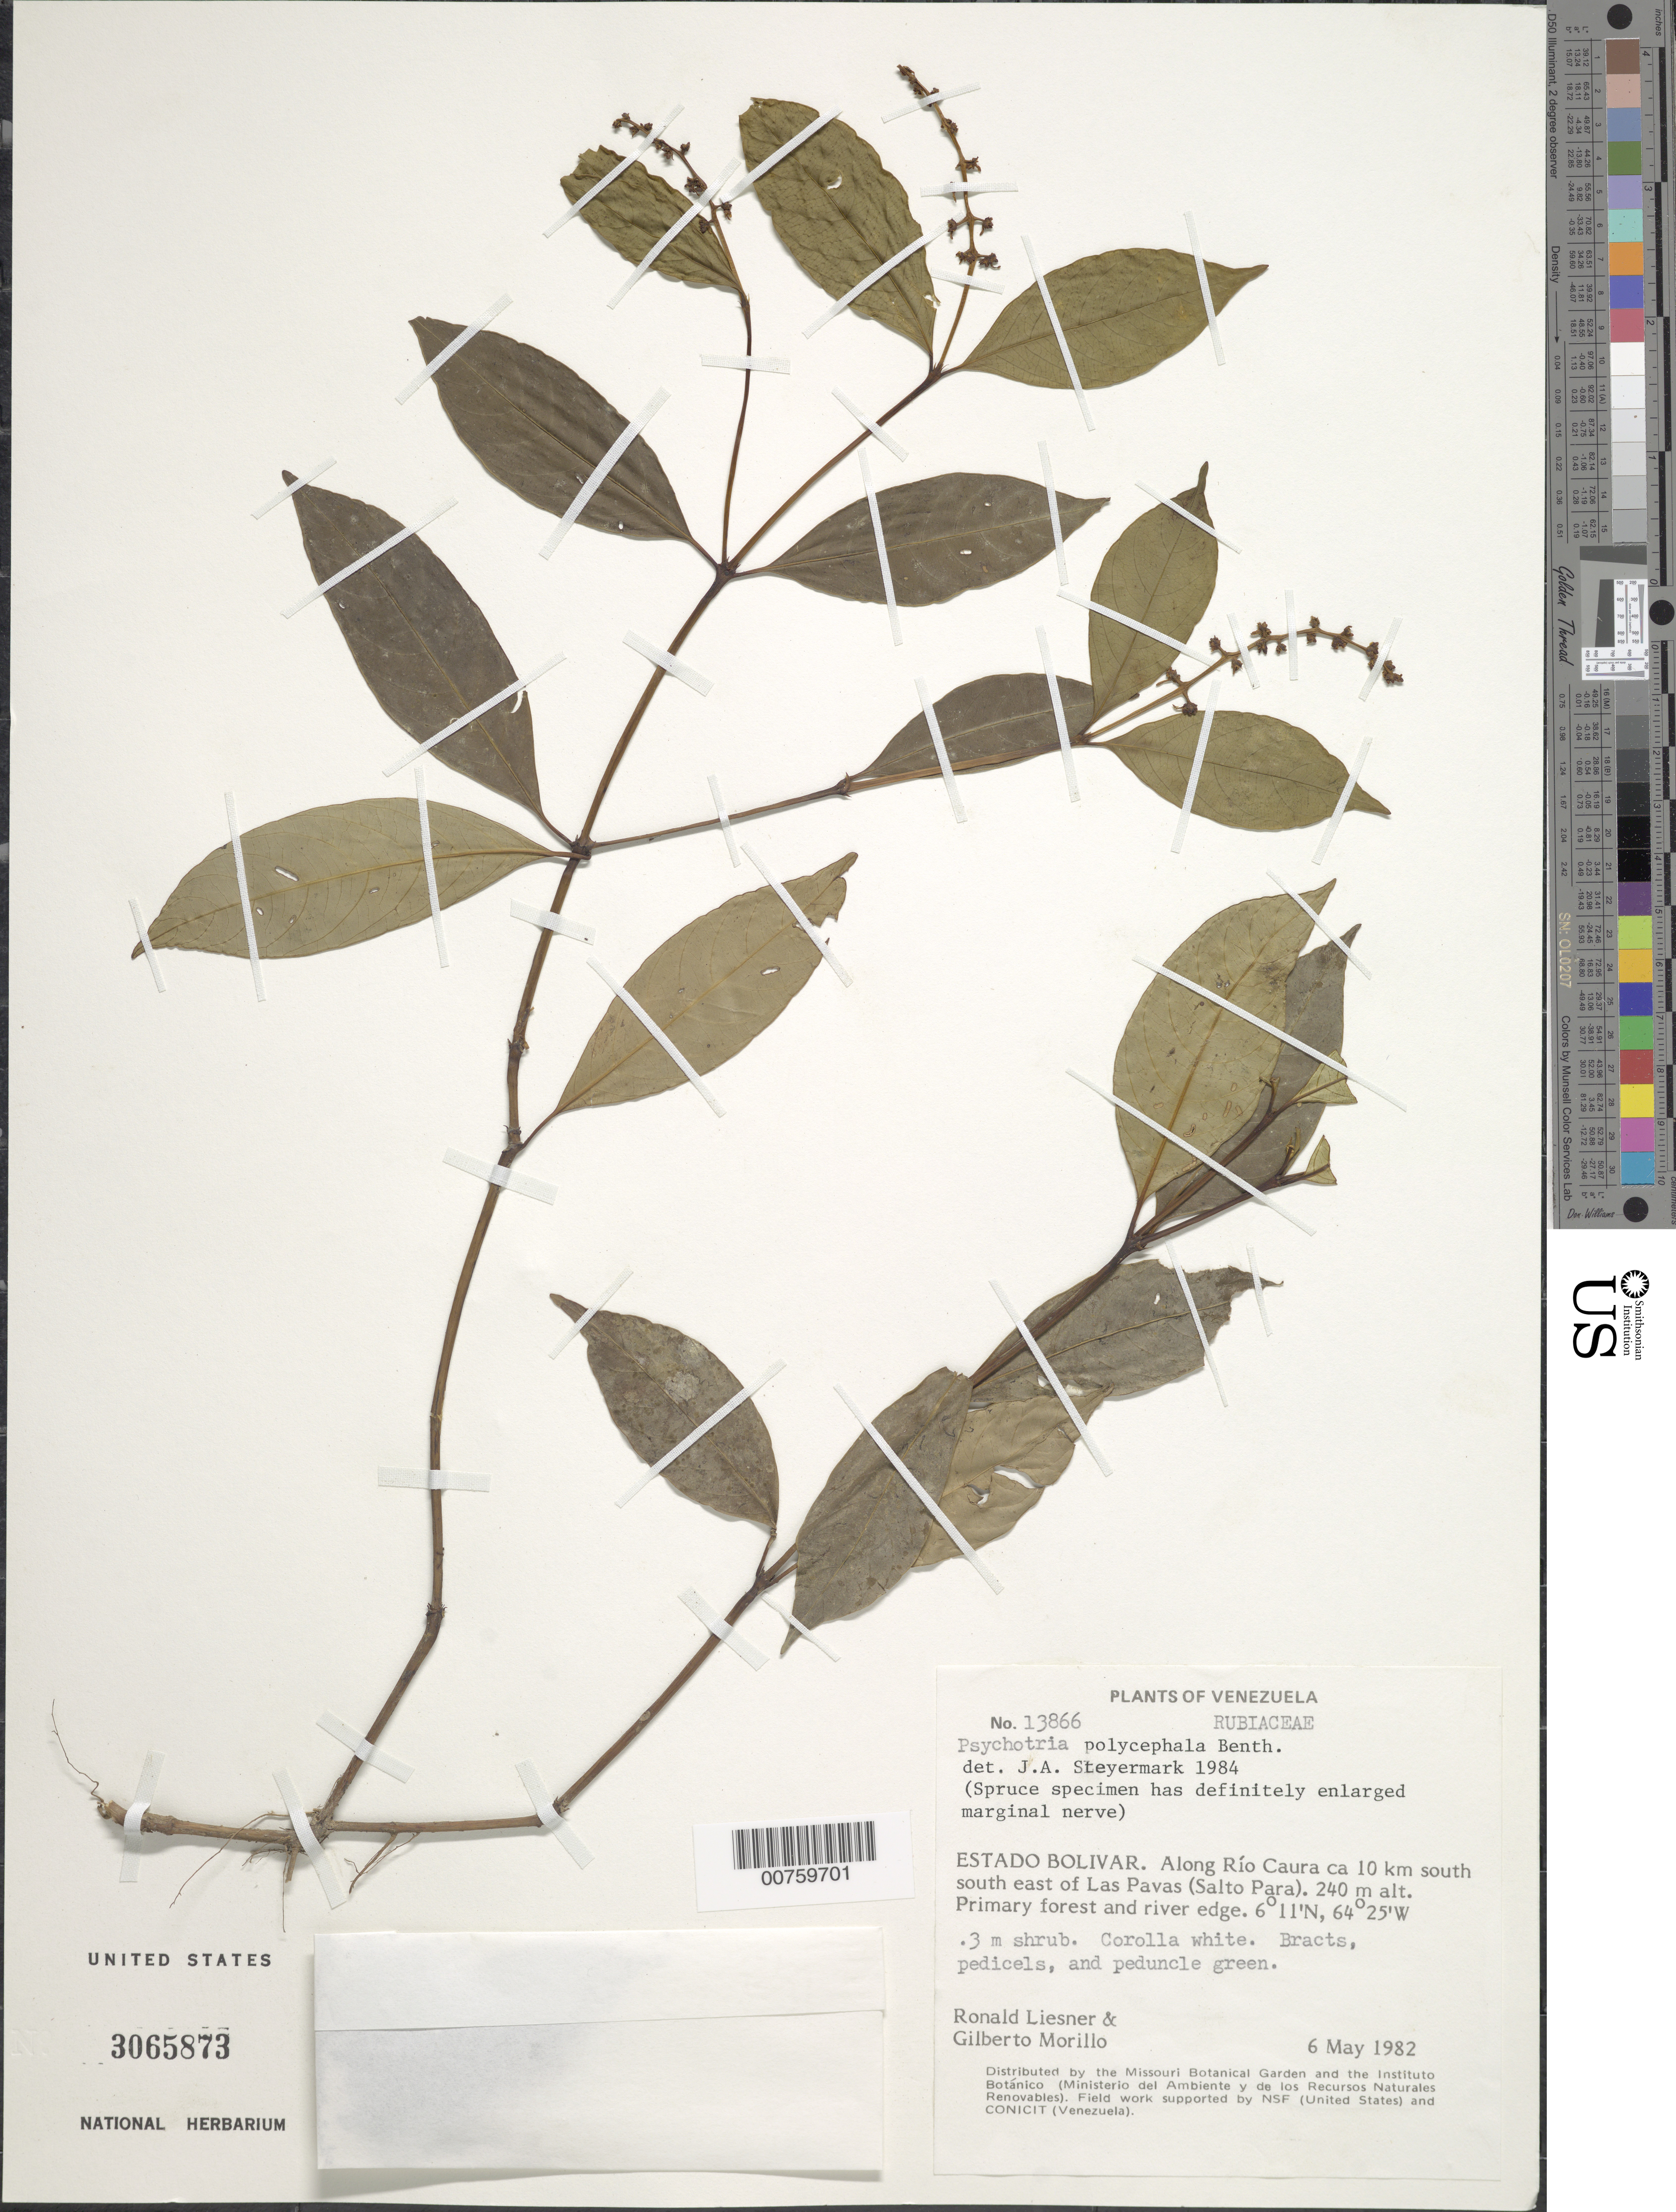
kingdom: Plantae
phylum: Tracheophyta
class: Magnoliopsida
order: Gentianales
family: Rubiaceae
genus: Psychotria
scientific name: Psychotria polycephala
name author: Benth.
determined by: Steyermark, Julian A., (VEN)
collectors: R. L. Liesner & G. N. Morillo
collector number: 13866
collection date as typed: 6-May-82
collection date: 1982-05-06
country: Venezuela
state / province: Bolívar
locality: Río Caura, ca 10 km SSE of Las Pavas (Salto Para)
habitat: Primary forest and river edge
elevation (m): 240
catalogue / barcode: US 3065873